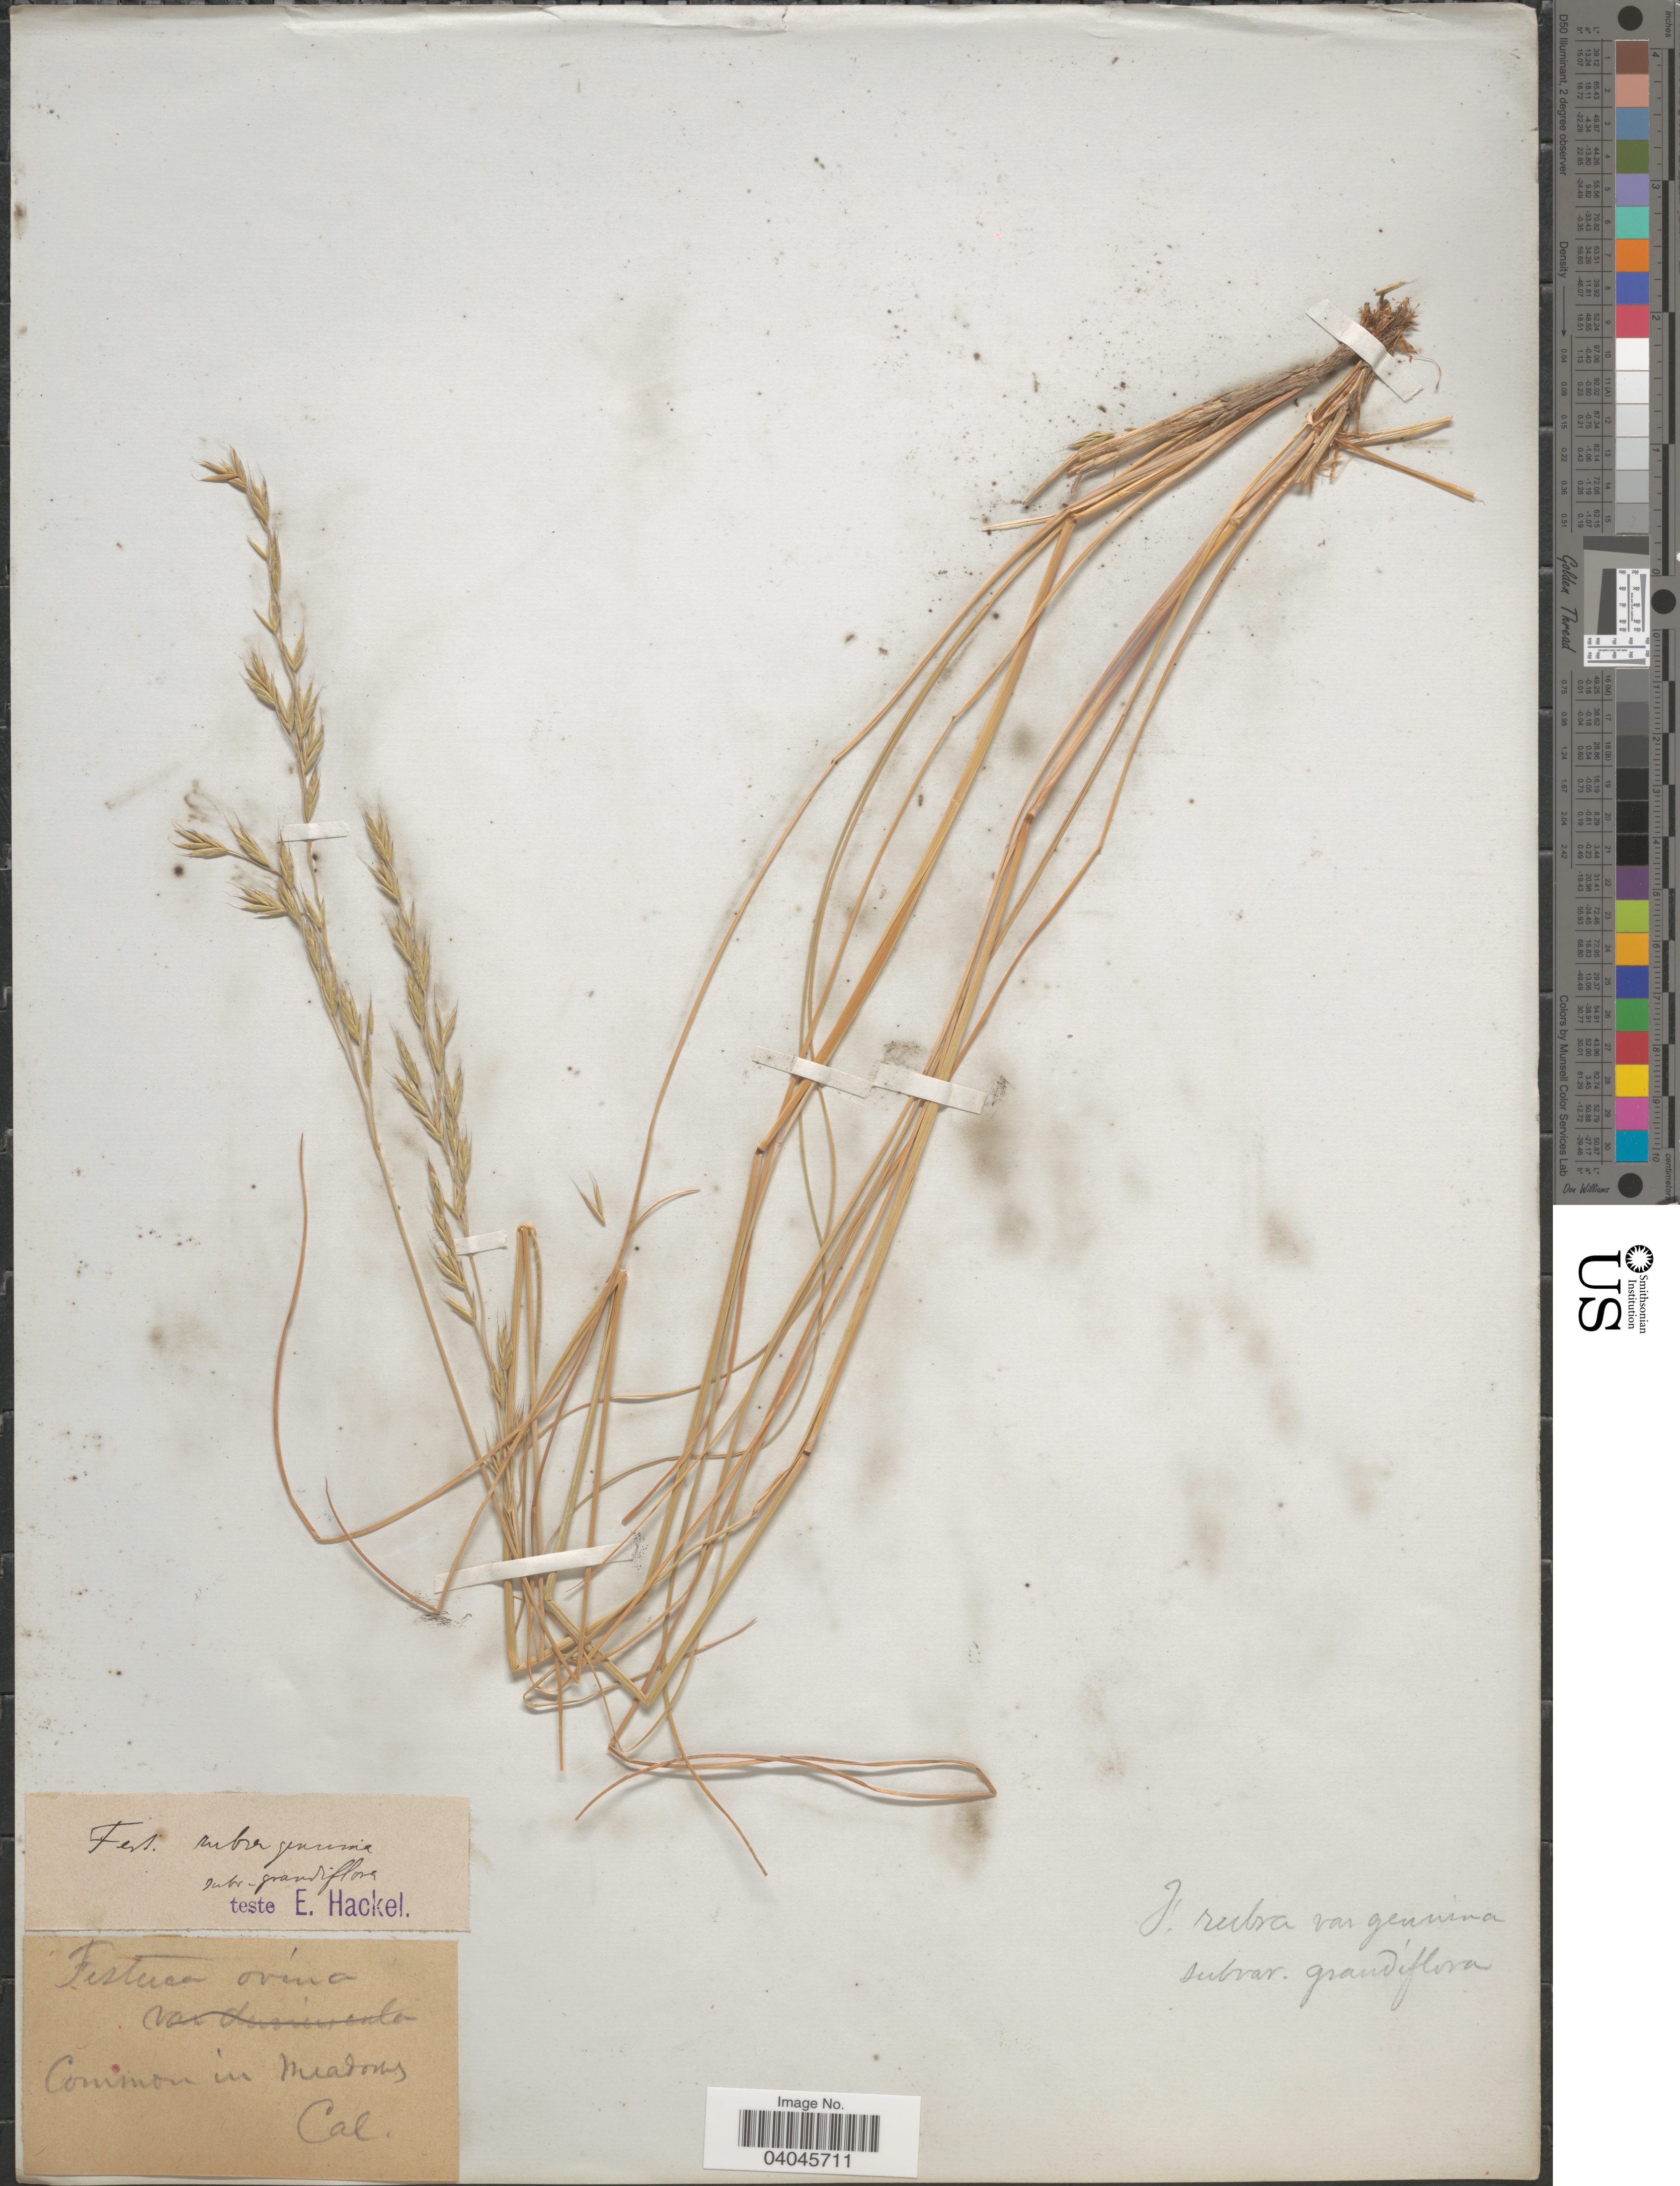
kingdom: Plantae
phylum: Tracheophyta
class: Liliopsida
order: Poales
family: Poaceae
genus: Festuca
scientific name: Festuca rubra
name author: L.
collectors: E. Hackel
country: United States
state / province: California